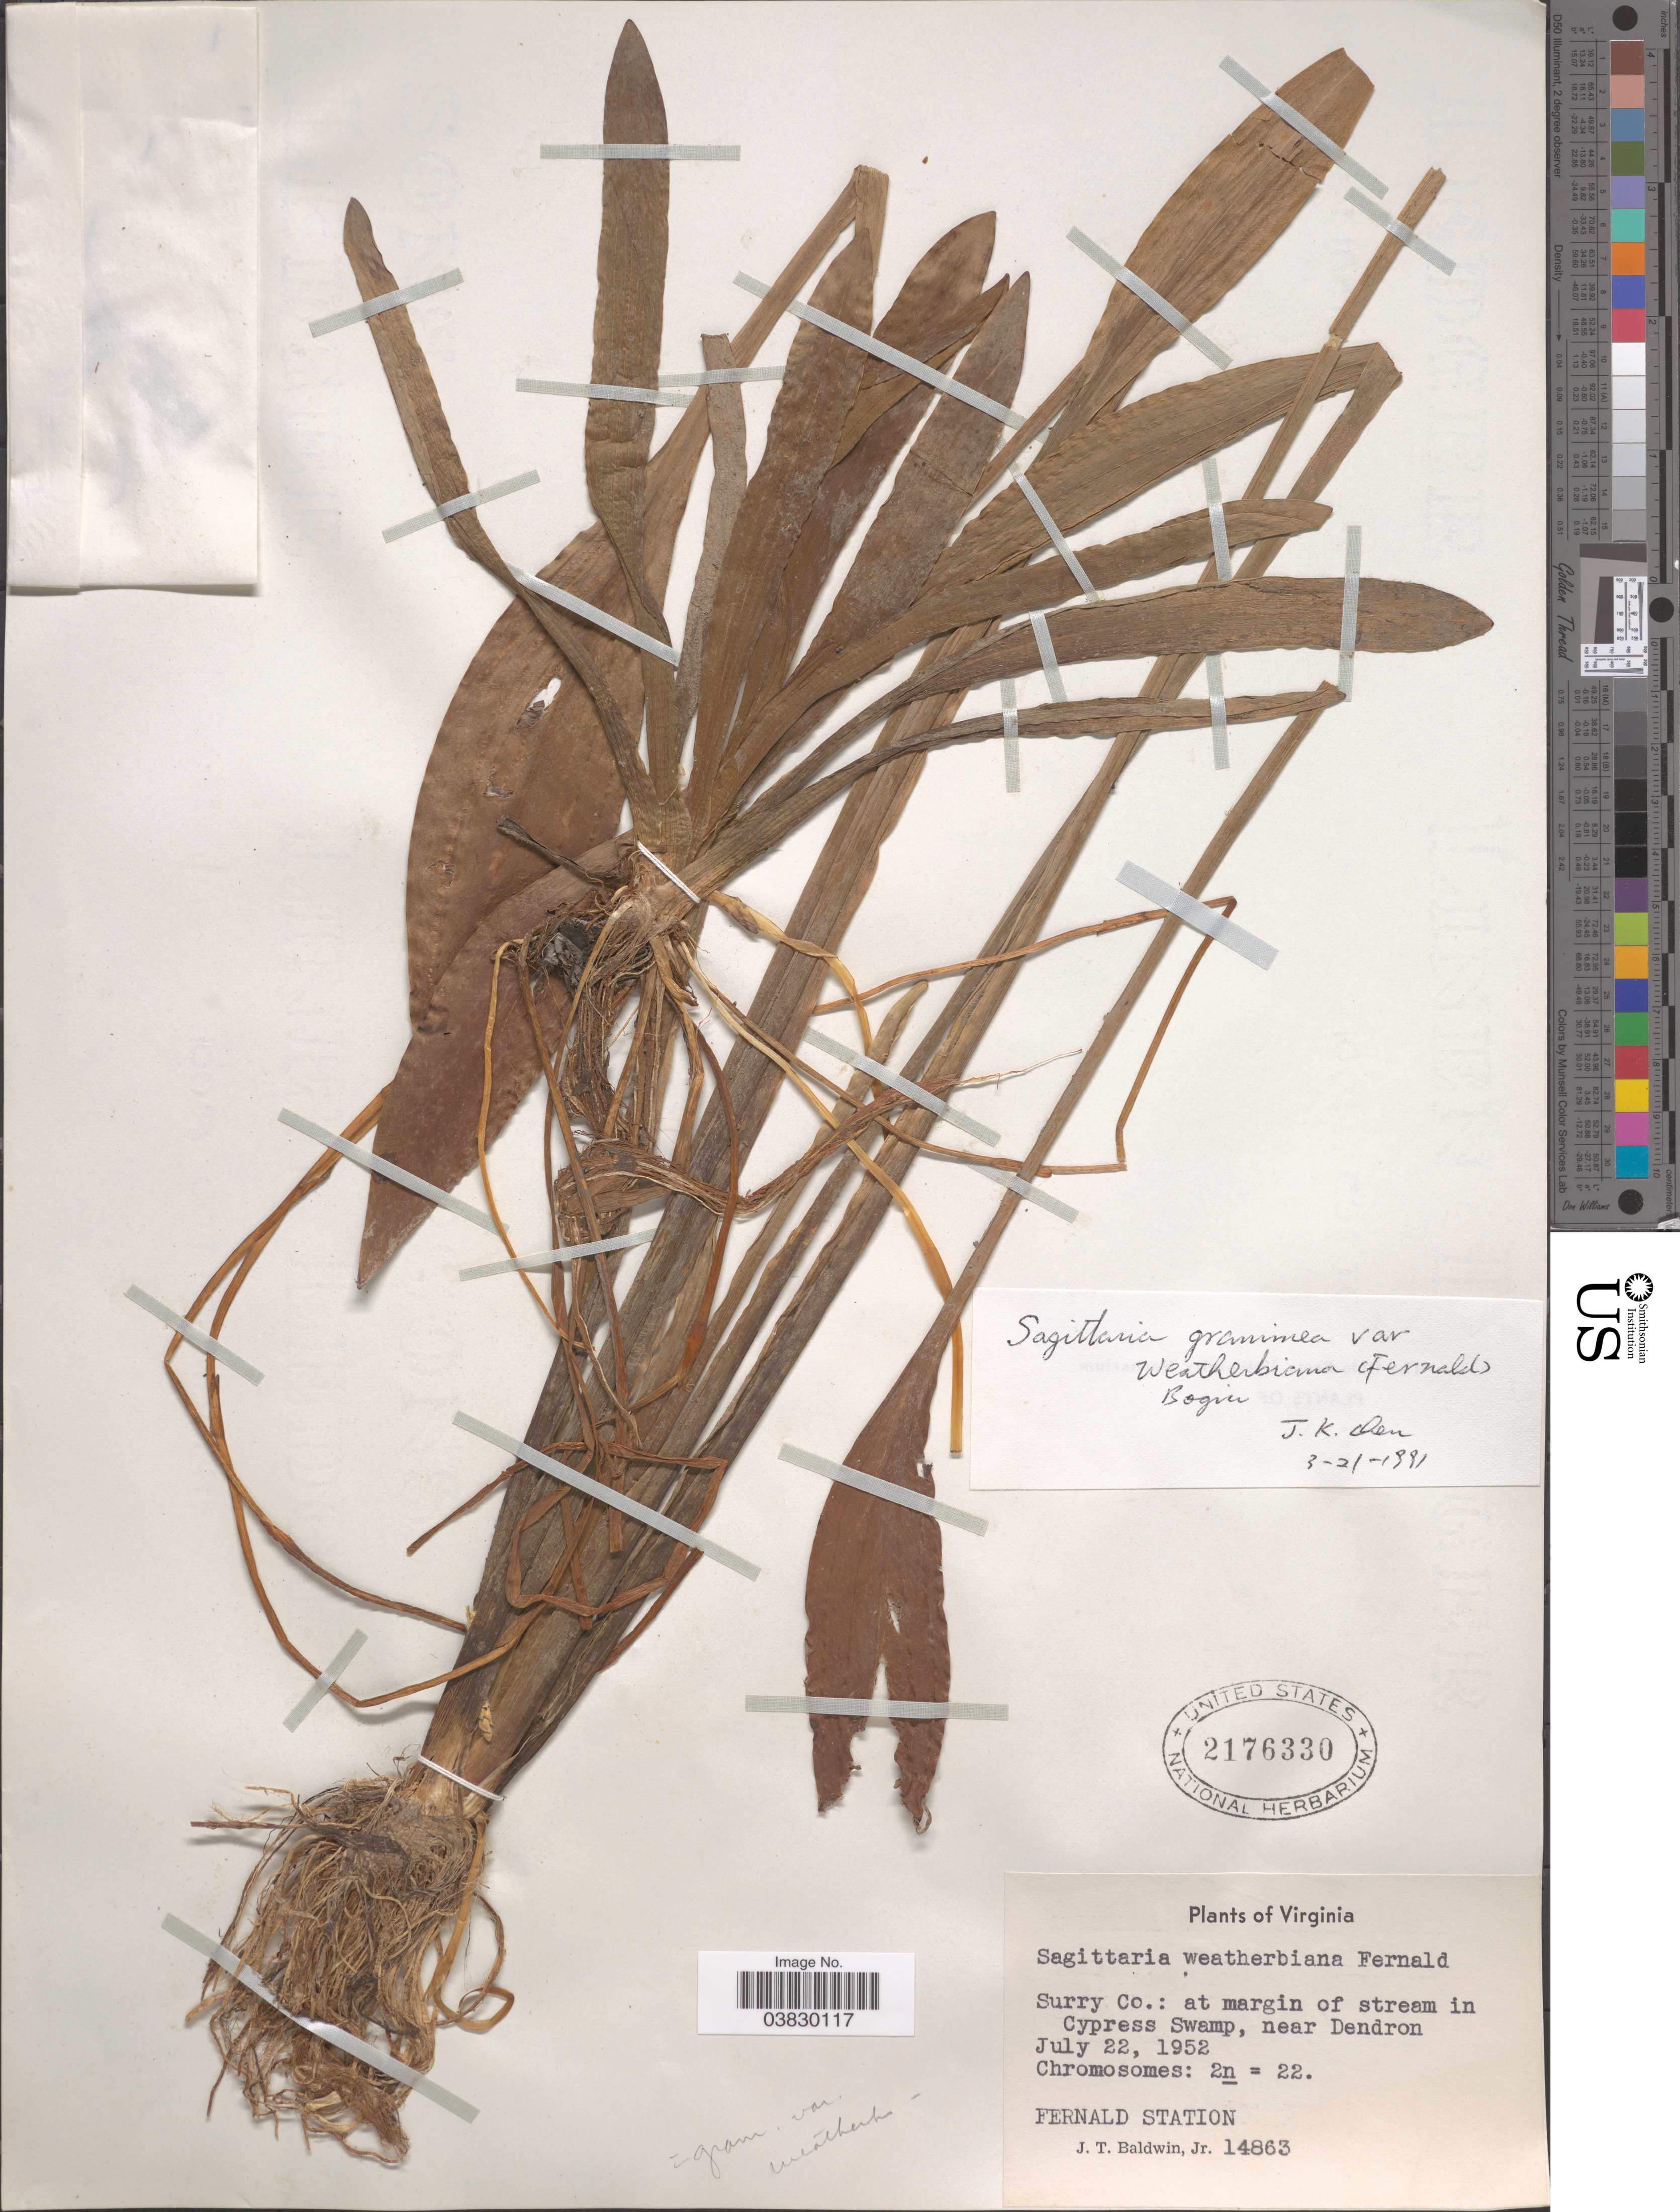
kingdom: Plantae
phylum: Tracheophyta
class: Liliopsida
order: Alismatales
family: Alismataceae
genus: Sagittaria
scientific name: Sagittaria graminea var. weatherbiana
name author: (Fernald) Bogin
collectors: J. T. Baldwin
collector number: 14863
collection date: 1952-07-22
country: United States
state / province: Virginia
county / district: Surry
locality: Surry Co.: at margin of stream in Cypress Swamp, near Dendron. Fernald Station.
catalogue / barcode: US 2176330